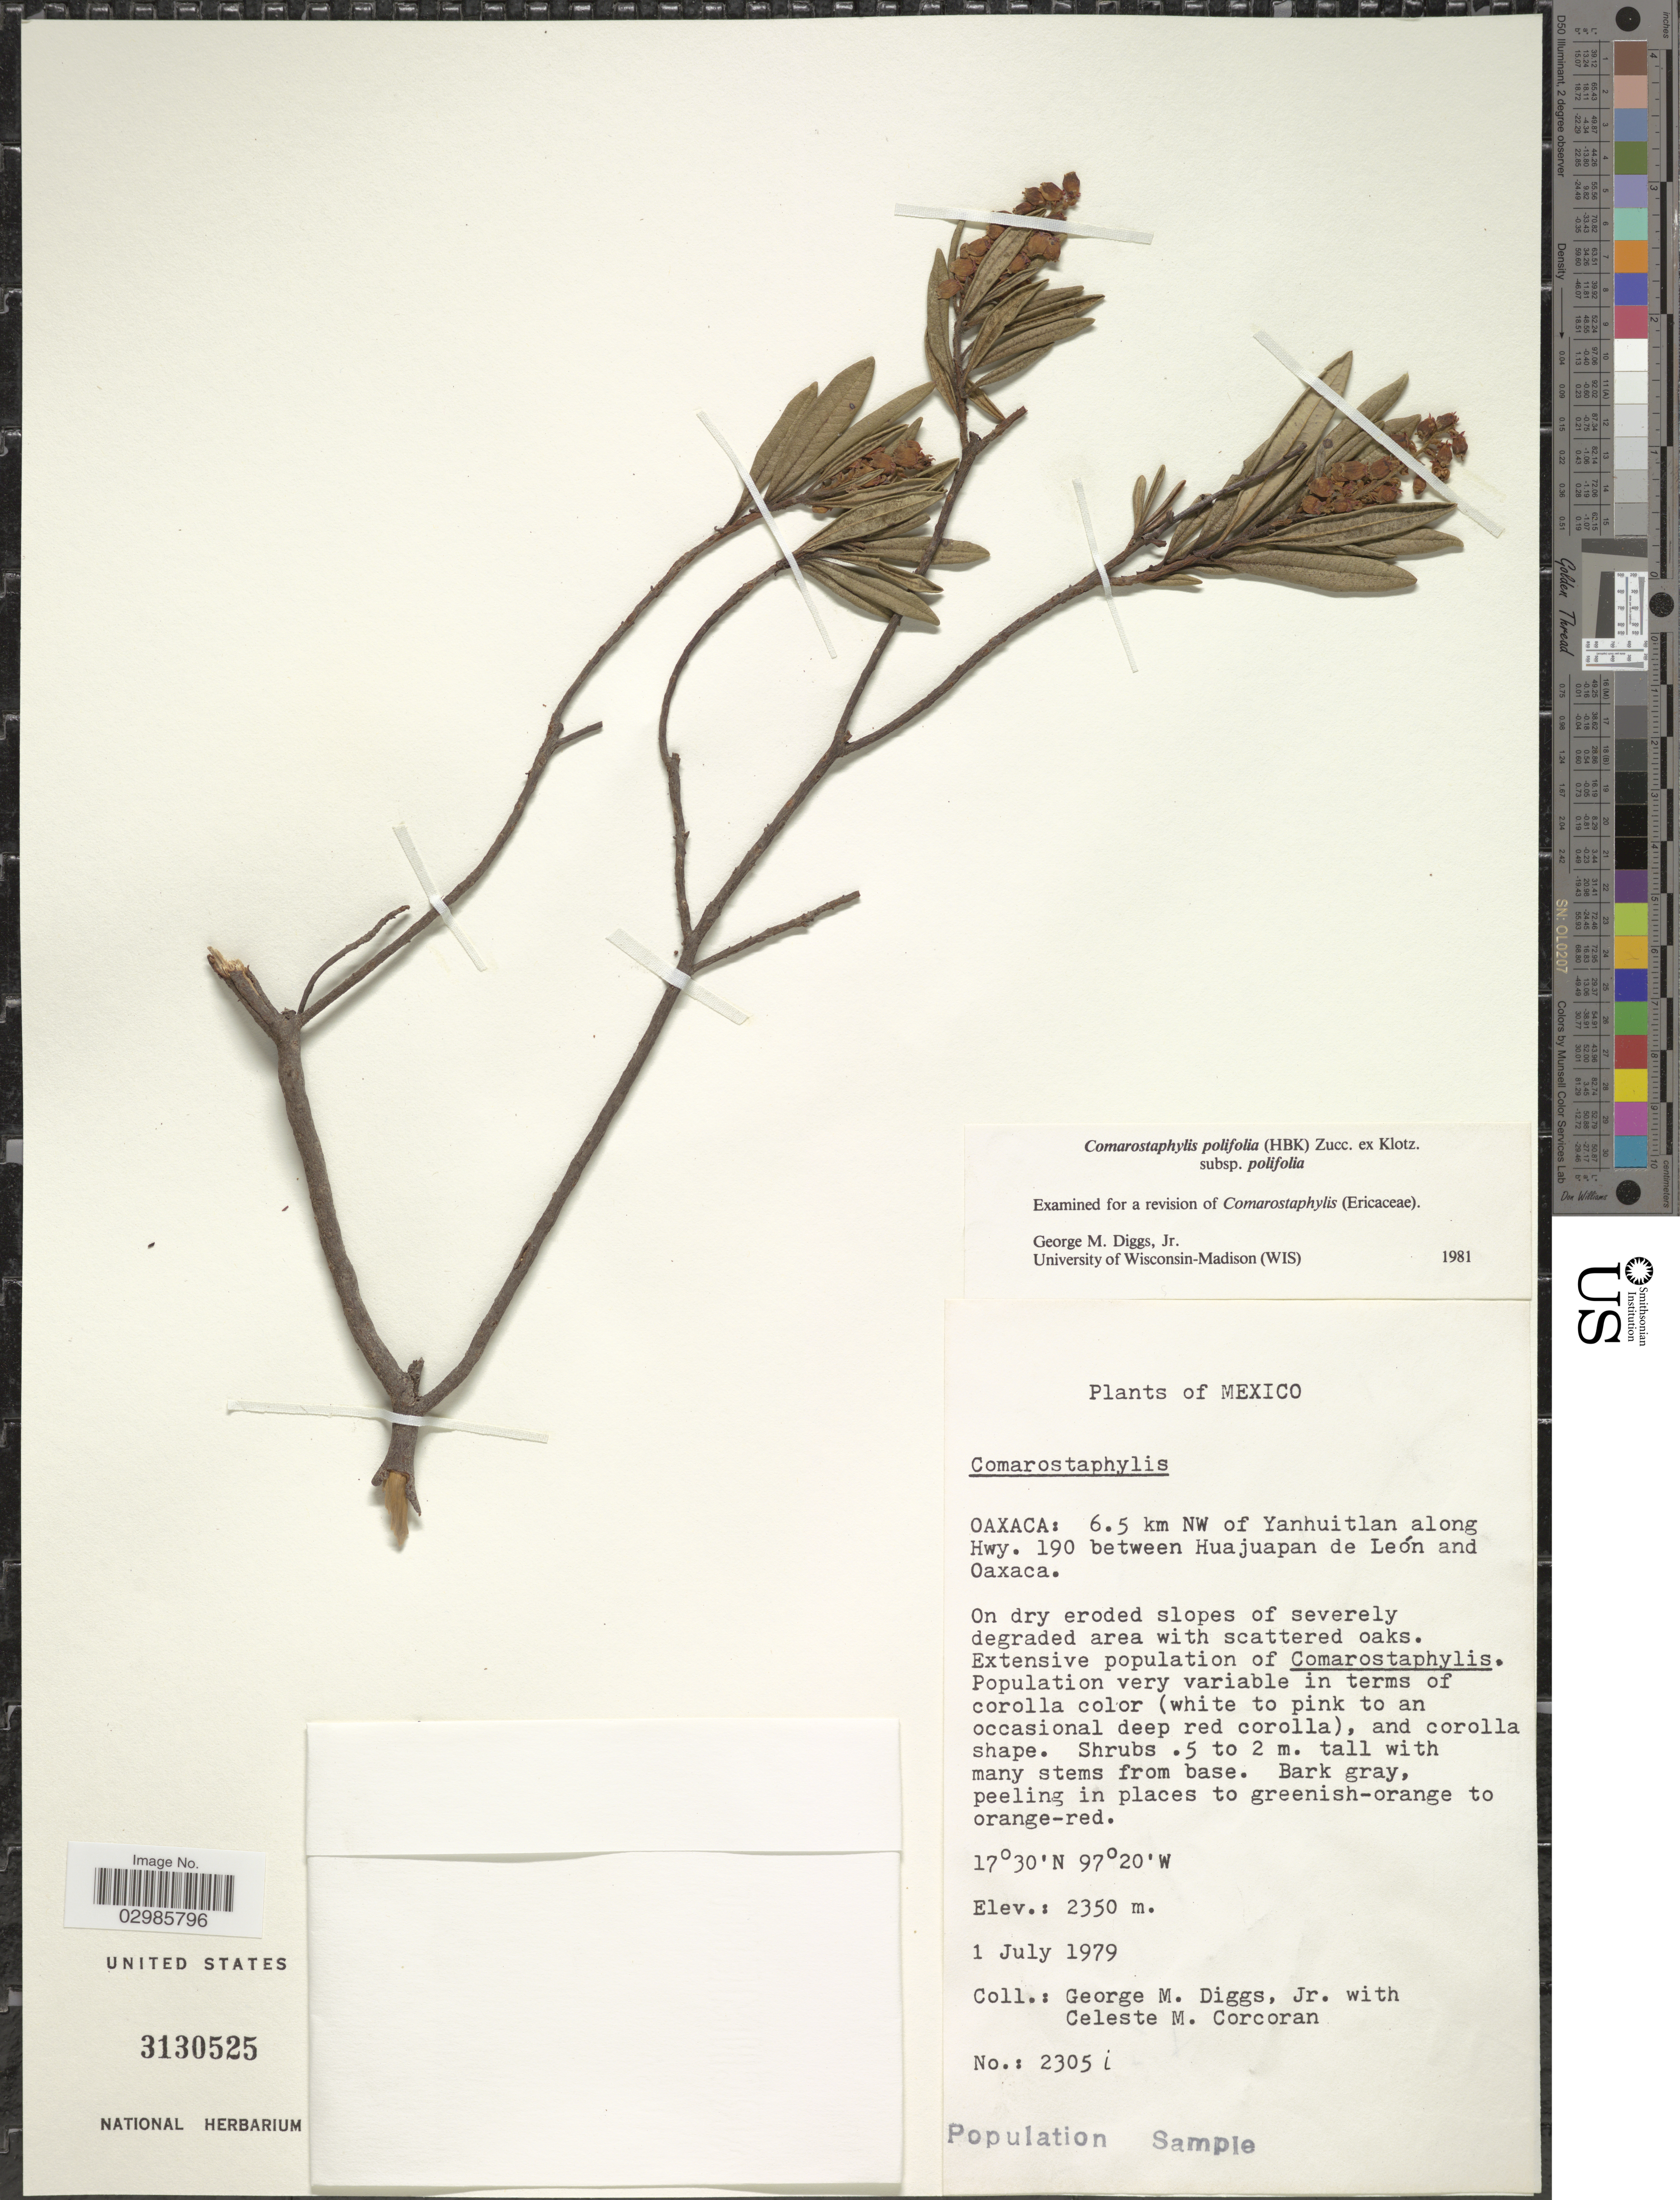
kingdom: Plantae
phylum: Tracheophyta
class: Magnoliopsida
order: Ericales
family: Ericaceae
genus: Comarostaphylis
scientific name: Comarostaphylis polifolia subsp. polifolia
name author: (Kunth) Zucc. ex Klotzsch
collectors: G. Diggs & C. Corcoran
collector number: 2305i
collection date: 1979-07-01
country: Mexico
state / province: Oaxaca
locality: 6.5 km NW of Yanhuitlan along Hwy. 190 between Huajuapan de León and Oaxaca.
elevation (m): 2350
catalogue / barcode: US 3130525